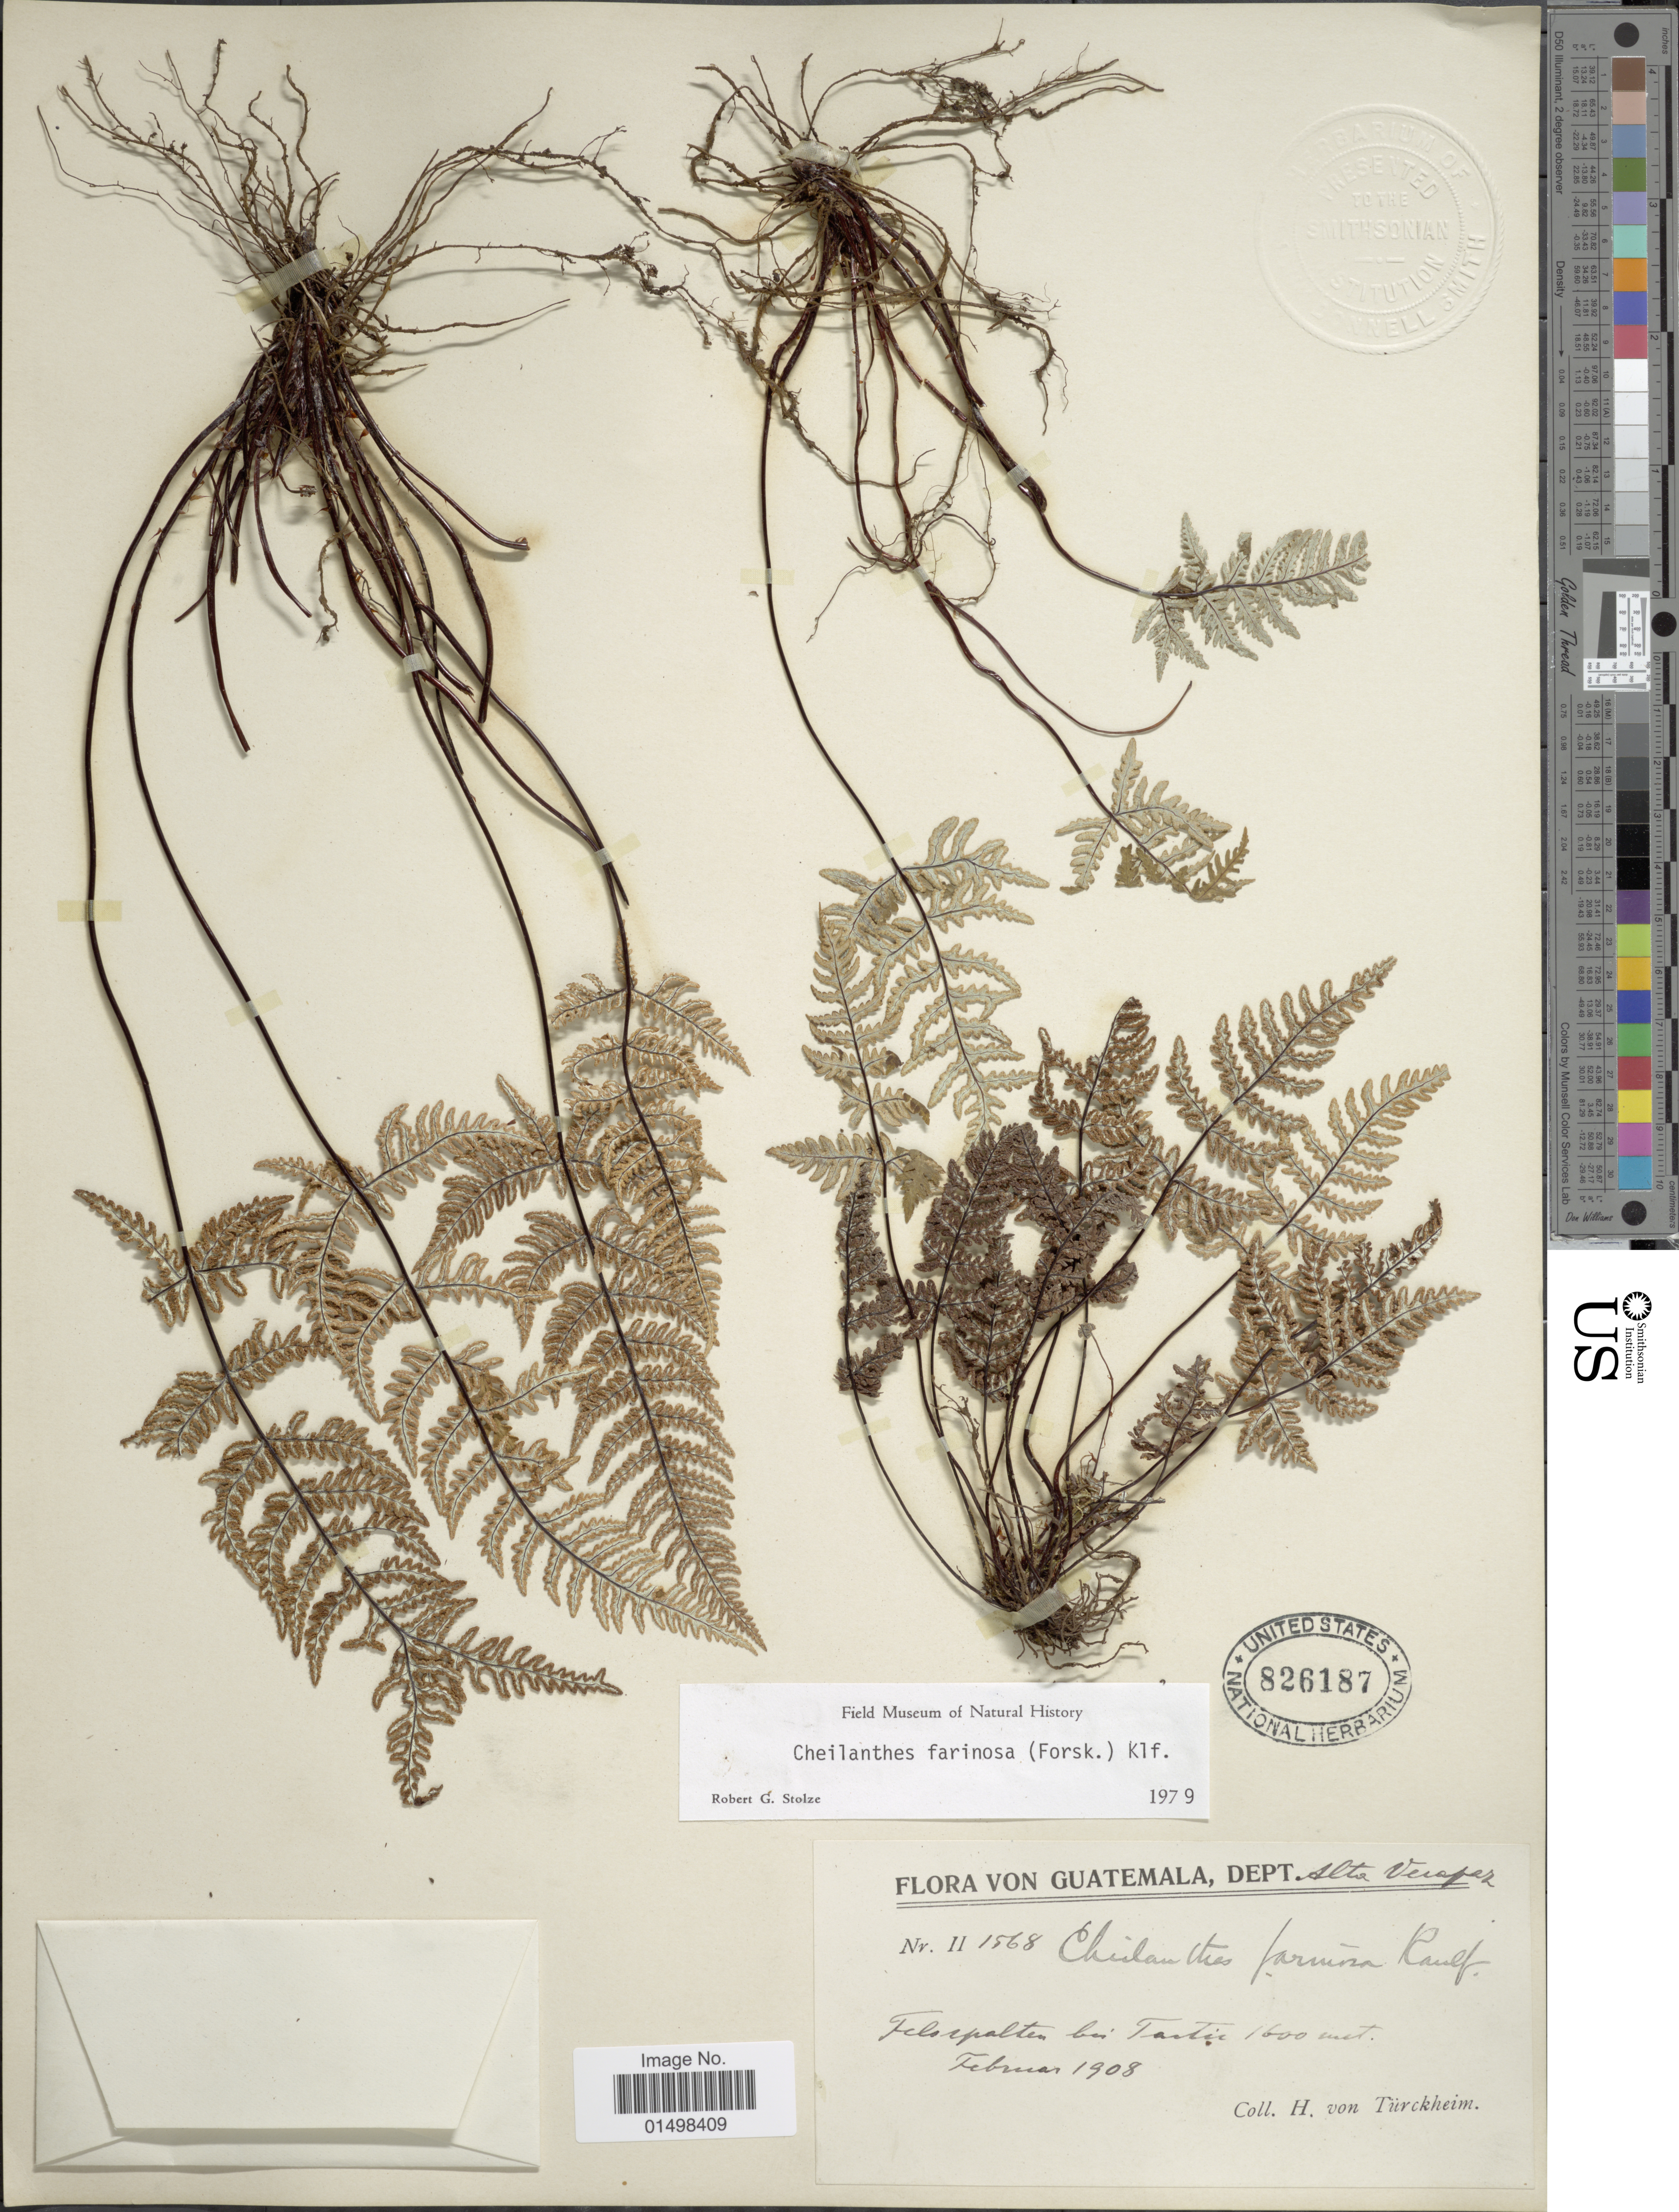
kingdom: Plantae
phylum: Tracheophyta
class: Polypodiopsida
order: Polypodiales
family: Pteridaceae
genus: Aleuritopteris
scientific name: Aleuritopteris farinosa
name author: (Forssk.) Fée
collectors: H. von Türckheim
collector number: II1568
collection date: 1908-02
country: Guatemala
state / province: Alta Verapaz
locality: Felsspalten bei Tactic [crevices at Tactic]. Dept. Alta Verapaz.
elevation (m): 1600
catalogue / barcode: US 826187